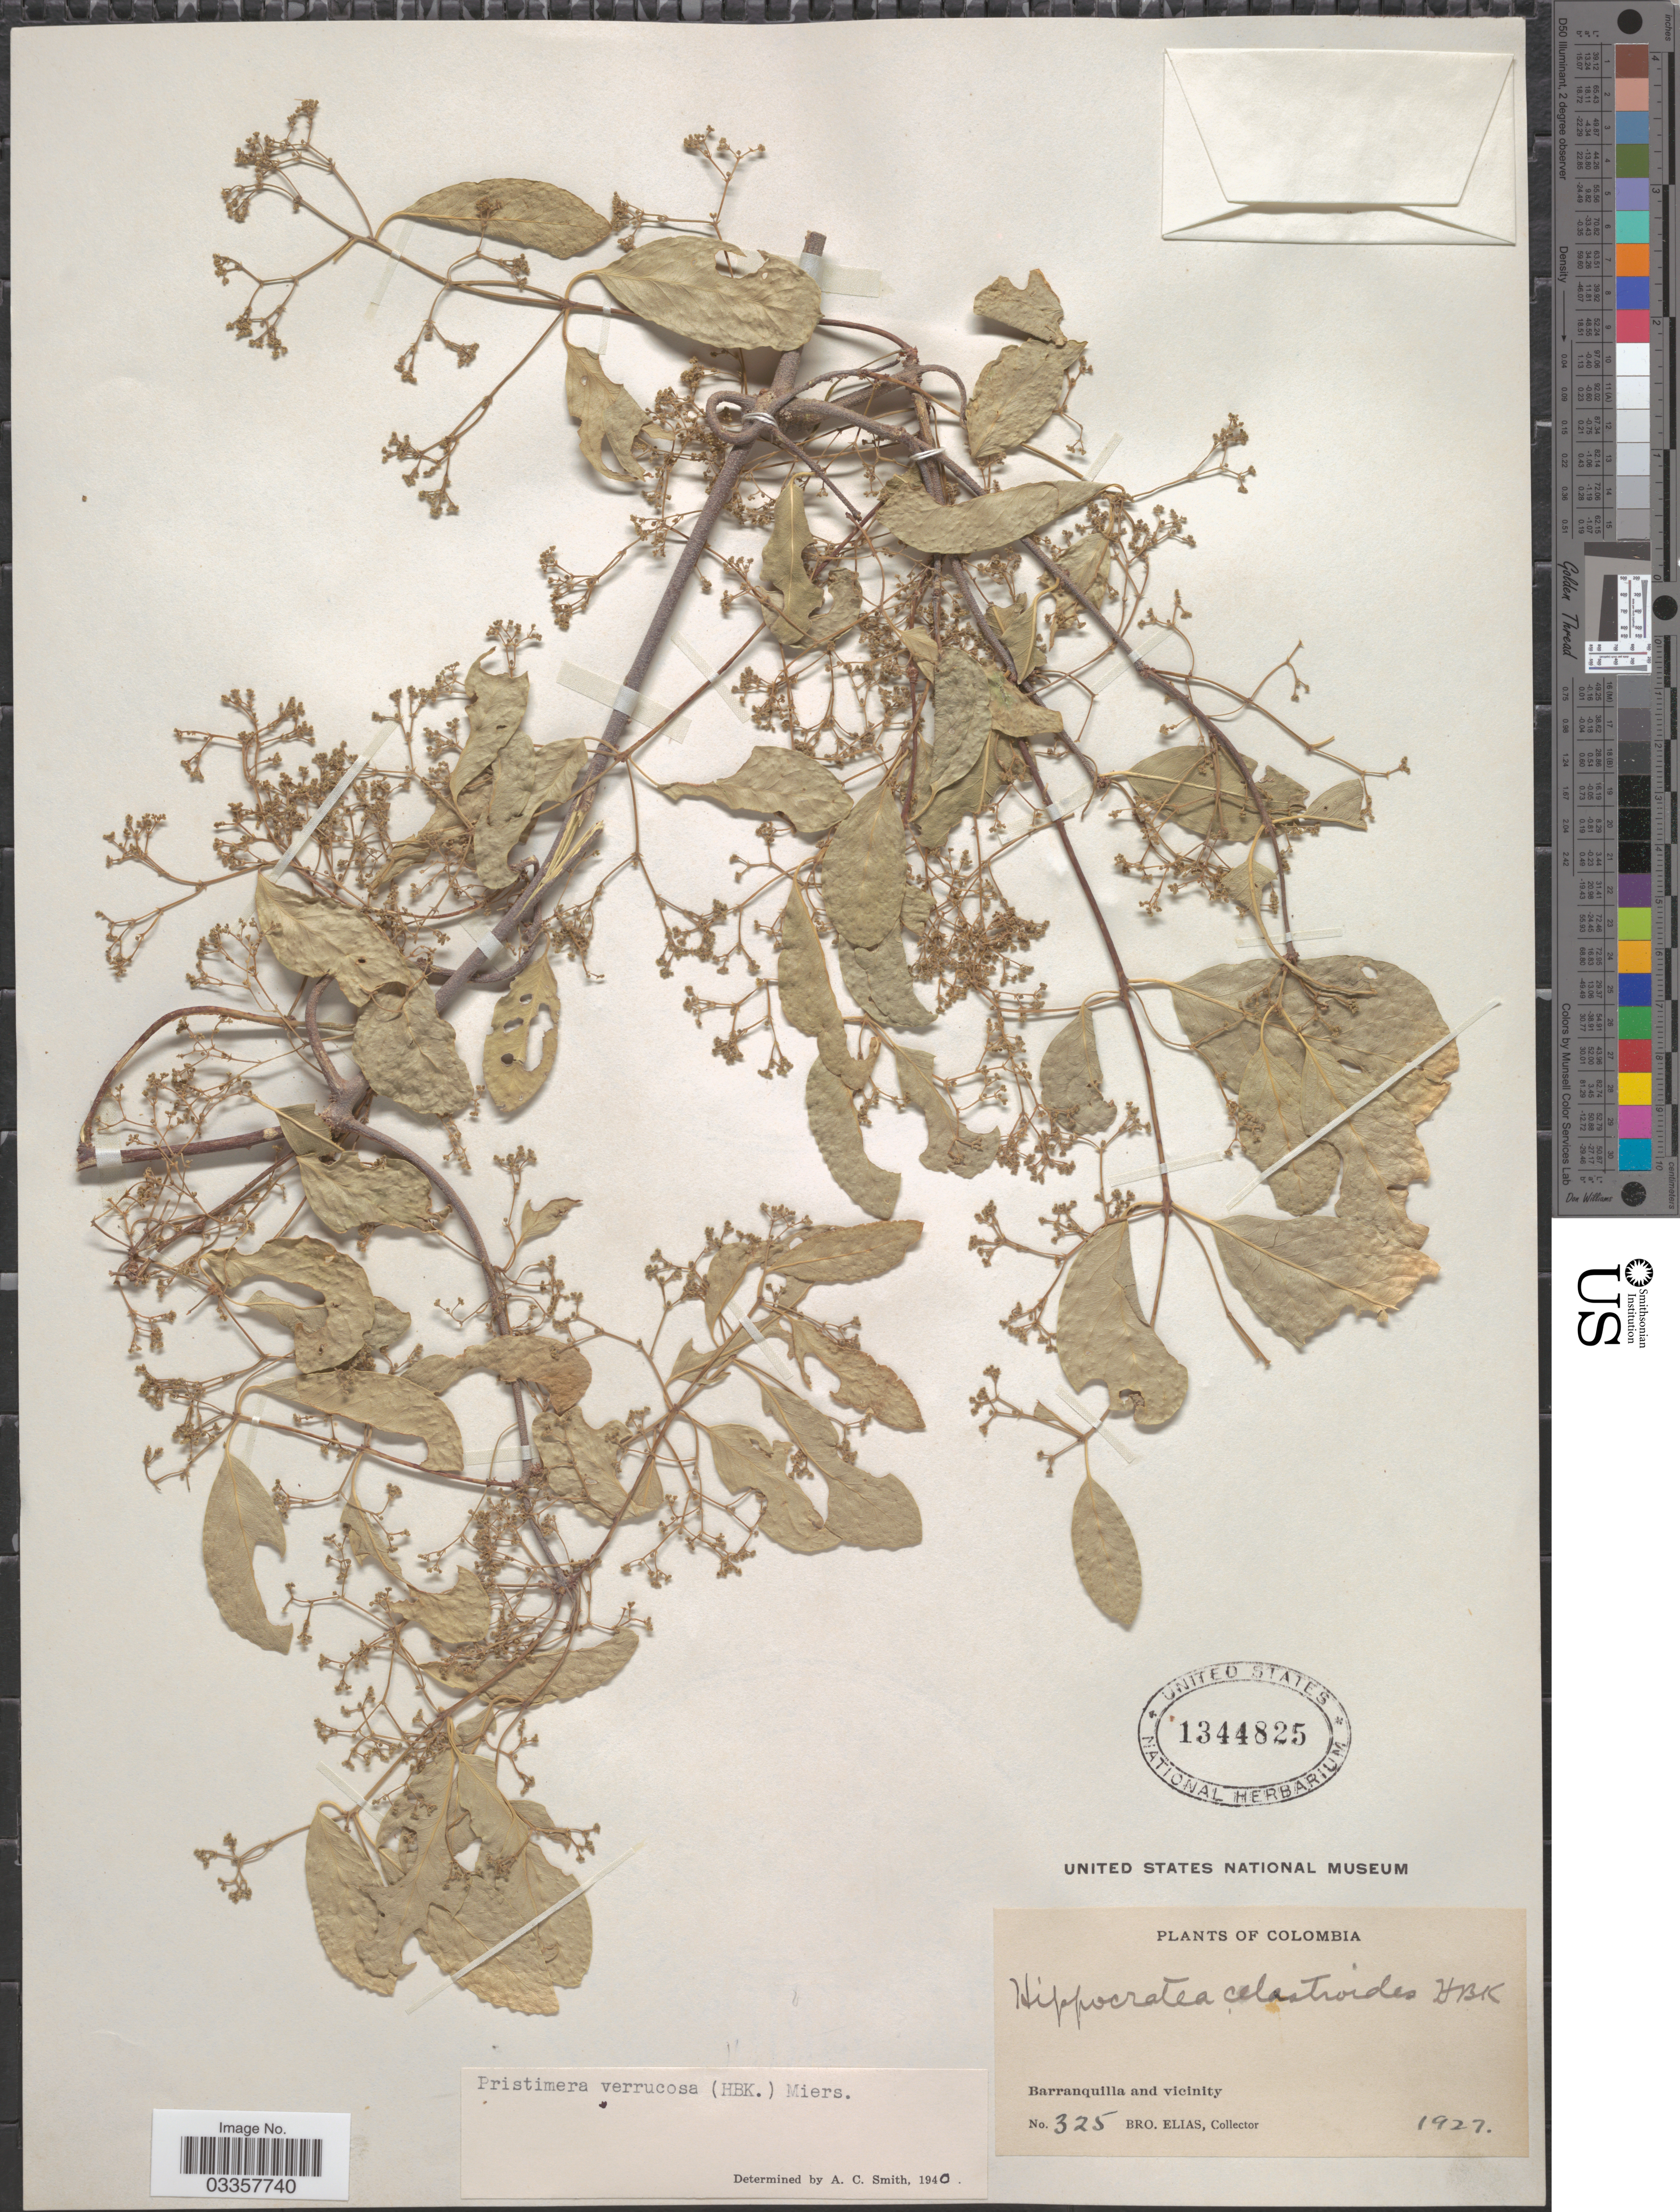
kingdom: Plantae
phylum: Tracheophyta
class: Magnoliopsida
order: Celastrales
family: Celastraceae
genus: Pristimera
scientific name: Pristimera verrucosa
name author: (Kunth) Miers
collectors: Bro. Elias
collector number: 325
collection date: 1927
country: Colombia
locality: Barranquilla and vicinity.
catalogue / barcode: US 1344825